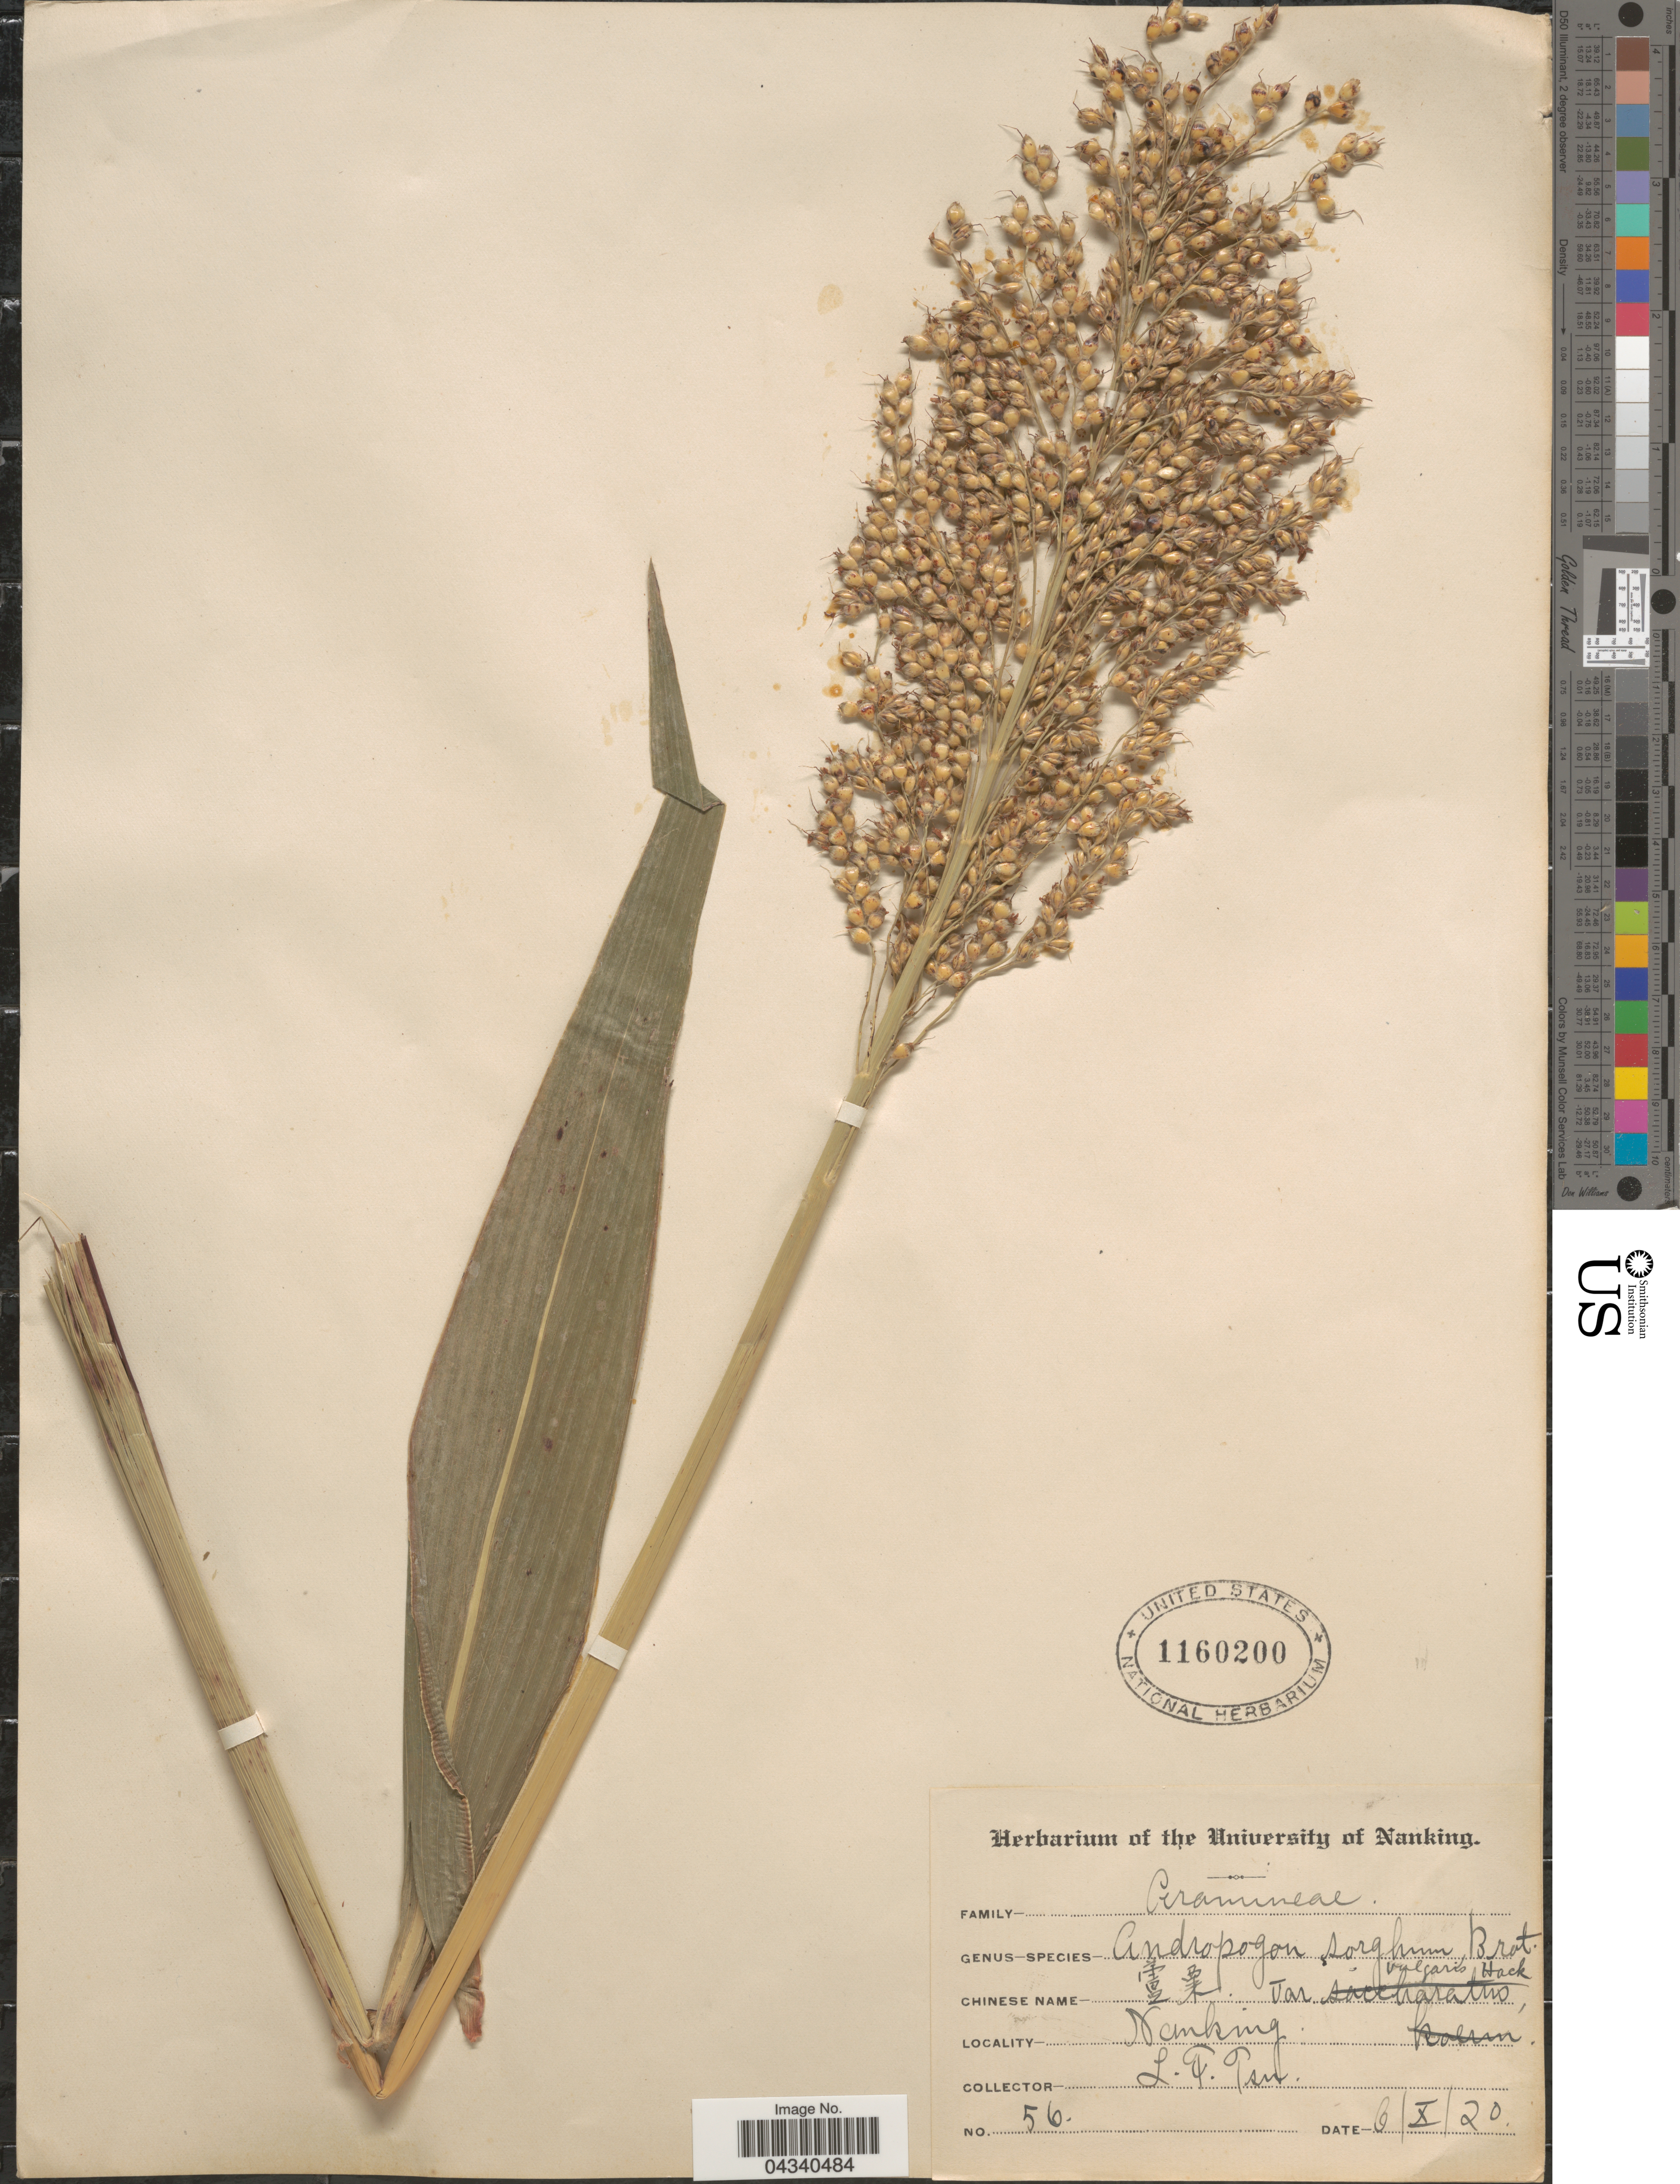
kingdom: Plantae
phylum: Tracheophyta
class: Liliopsida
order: Poales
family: Poaceae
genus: Sorghum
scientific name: Sorghum bicolor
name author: (L.) Moench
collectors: L. Tsu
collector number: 56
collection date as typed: Transcribed d/m/y: 6/10/20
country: China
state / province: Jiangsu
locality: Nanking.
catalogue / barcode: US 1160200